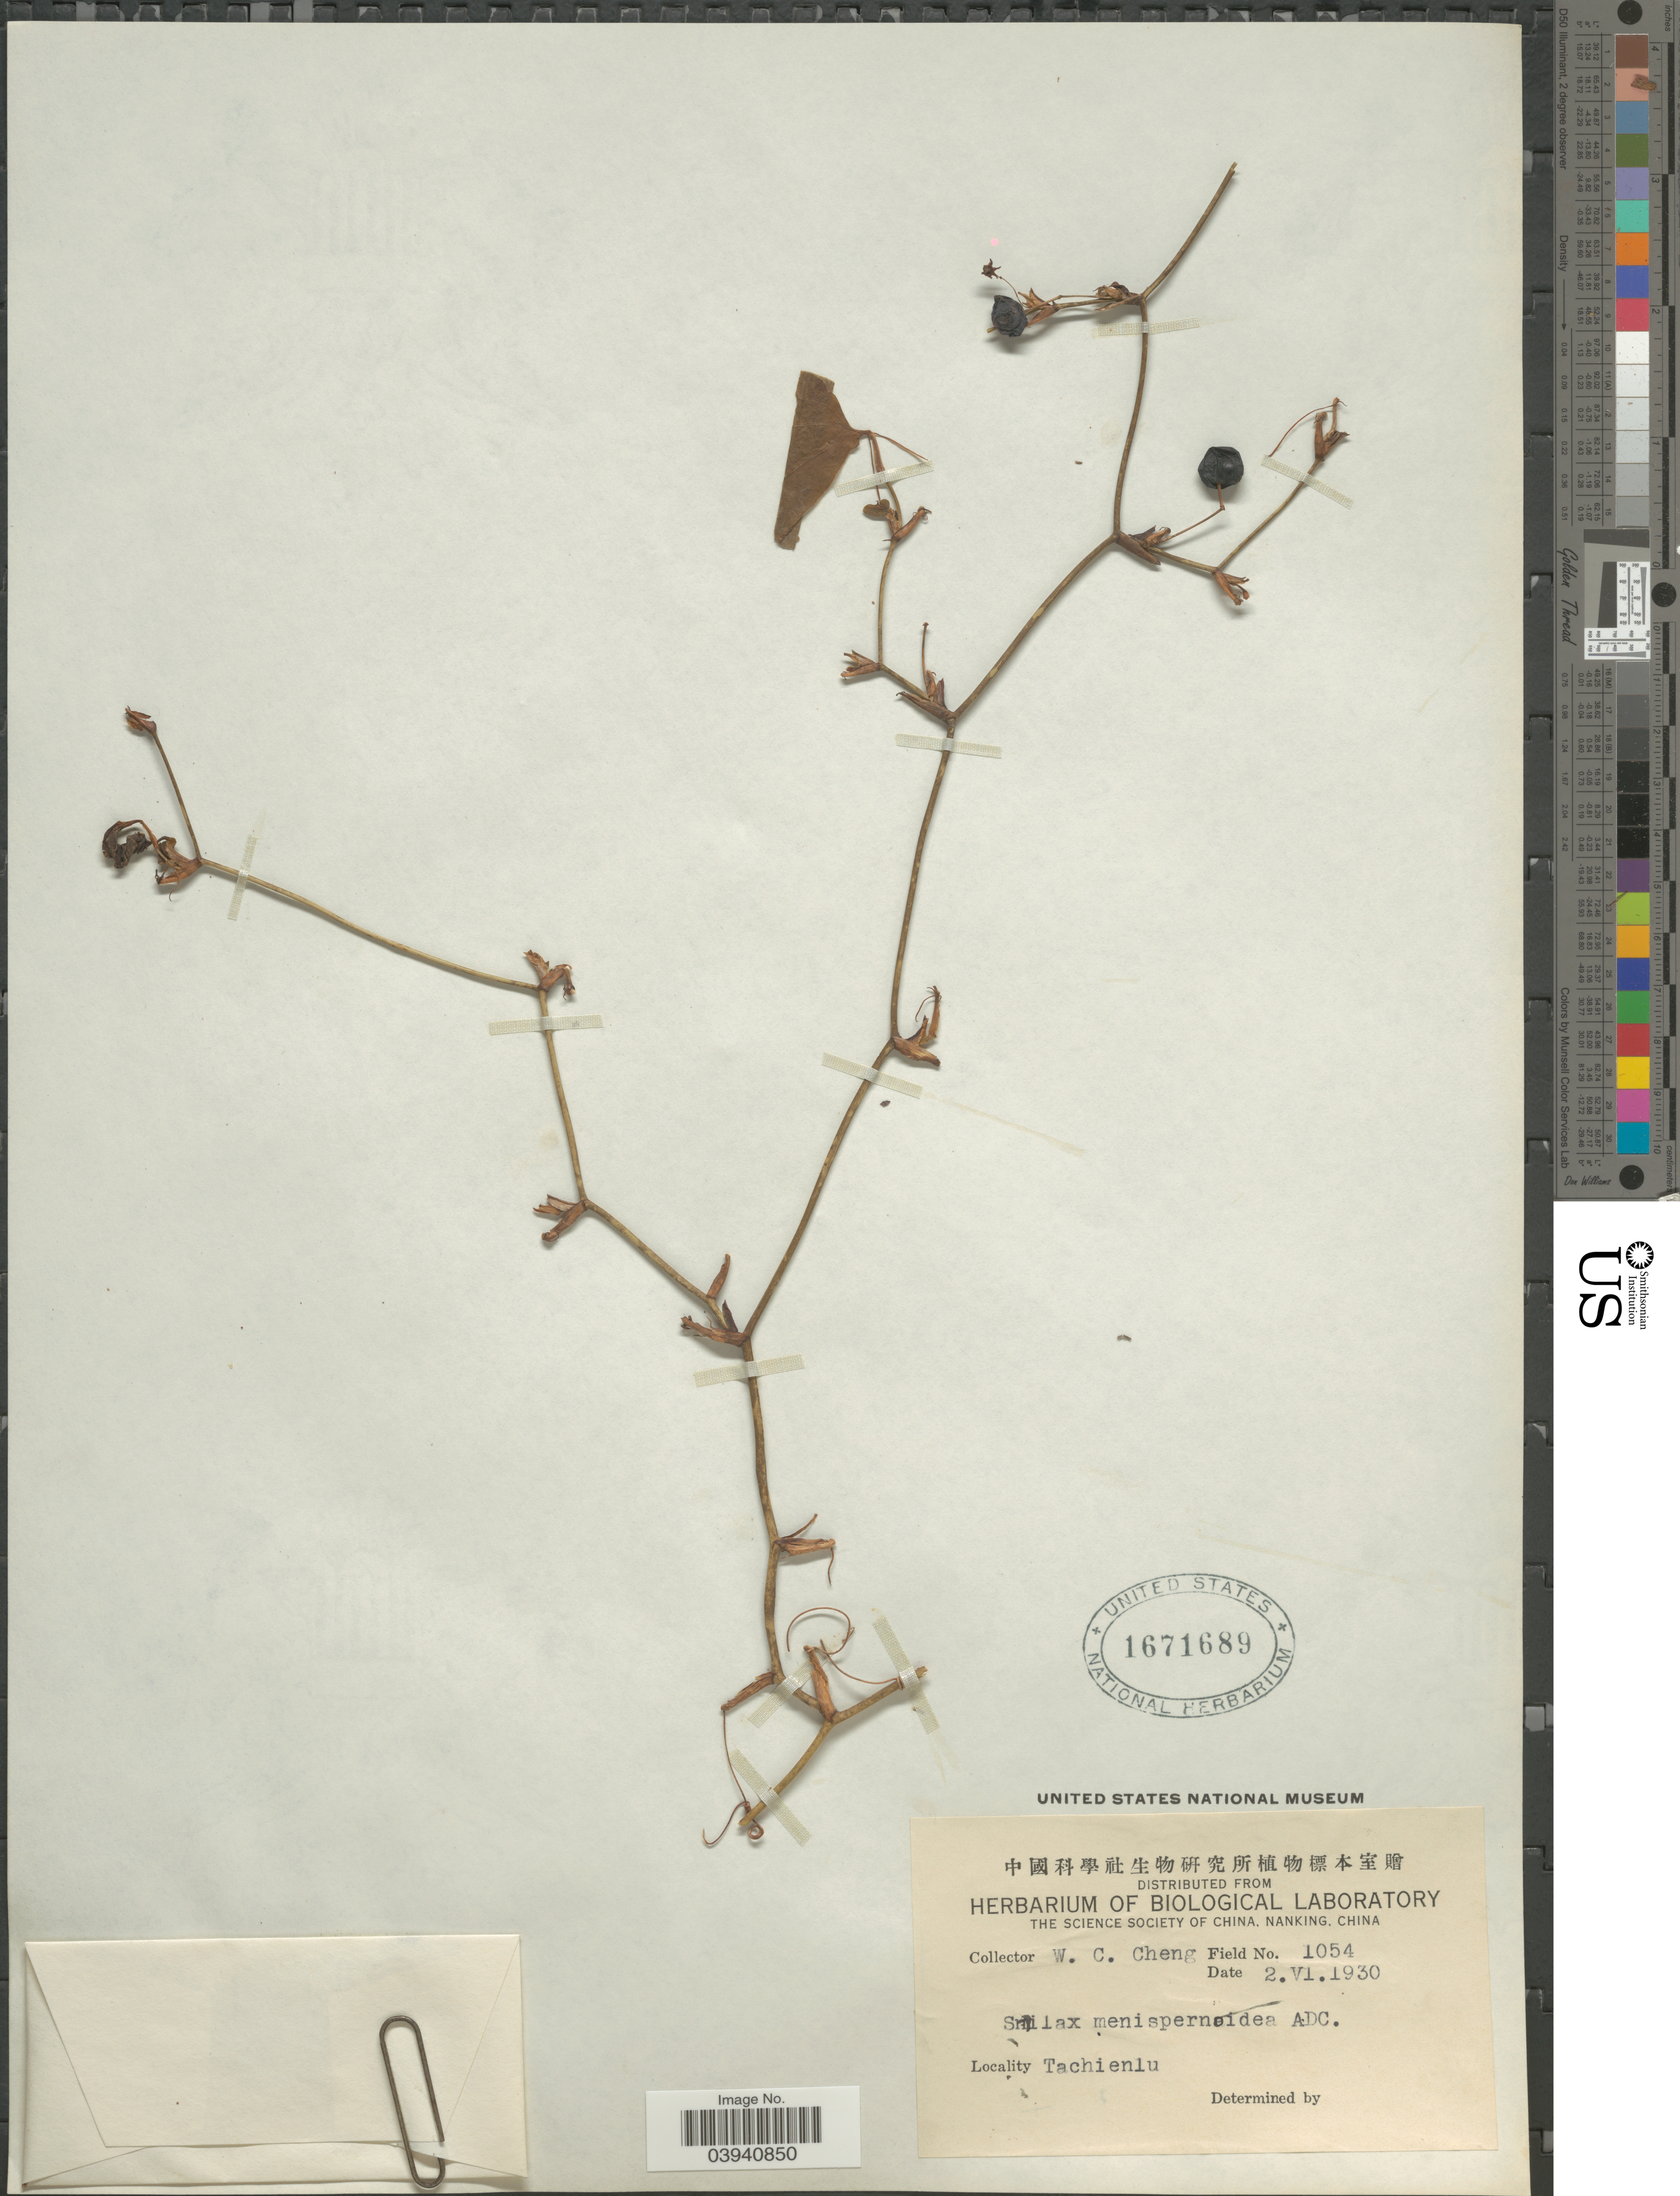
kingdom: Plantae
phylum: Tracheophyta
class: Liliopsida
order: Liliales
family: Smilacaceae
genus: Smilax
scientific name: Smilax menispermoidea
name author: A. DC.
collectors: W. C. Cheng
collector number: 1054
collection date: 1930-06-02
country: China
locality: Tachienlu.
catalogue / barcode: US 1671689